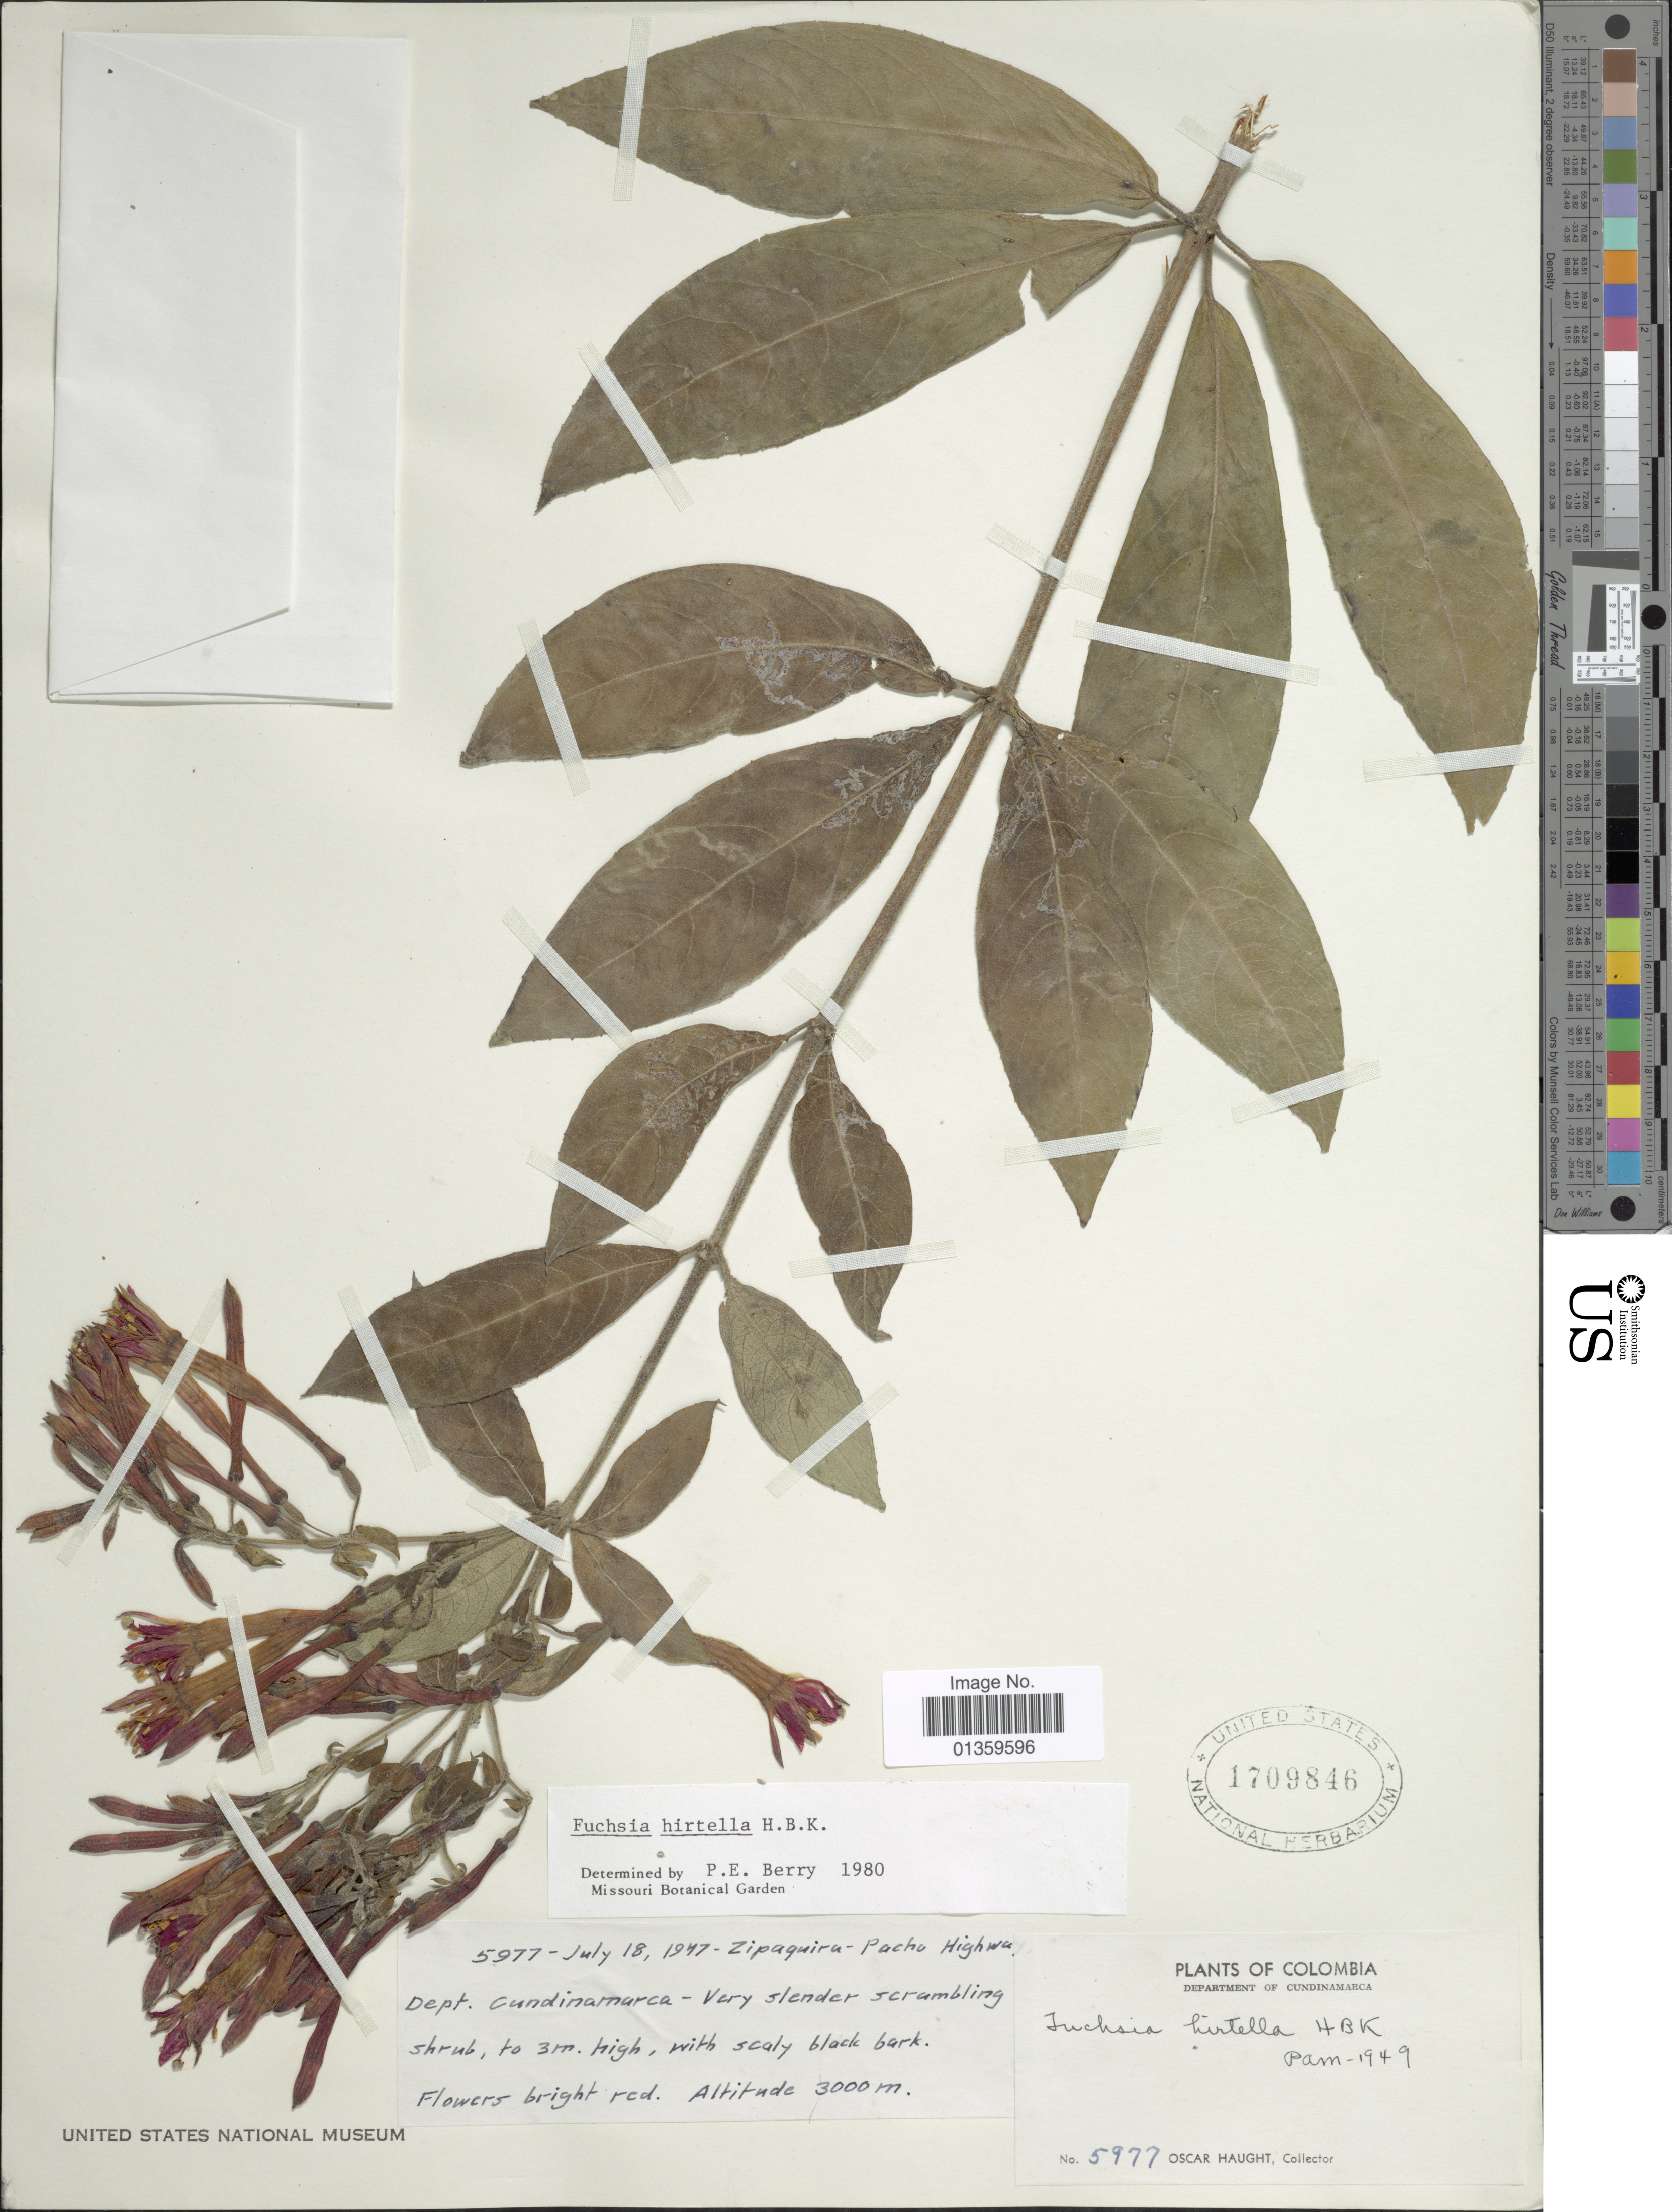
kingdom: Plantae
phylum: Tracheophyta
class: Magnoliopsida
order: Myrtales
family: Onagraceae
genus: Fuchsia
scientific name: Fuchsia hirtella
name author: Kunth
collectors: O. L. Haught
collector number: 5977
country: Colombia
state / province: Cundinamarca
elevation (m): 3000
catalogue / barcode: US 1709846